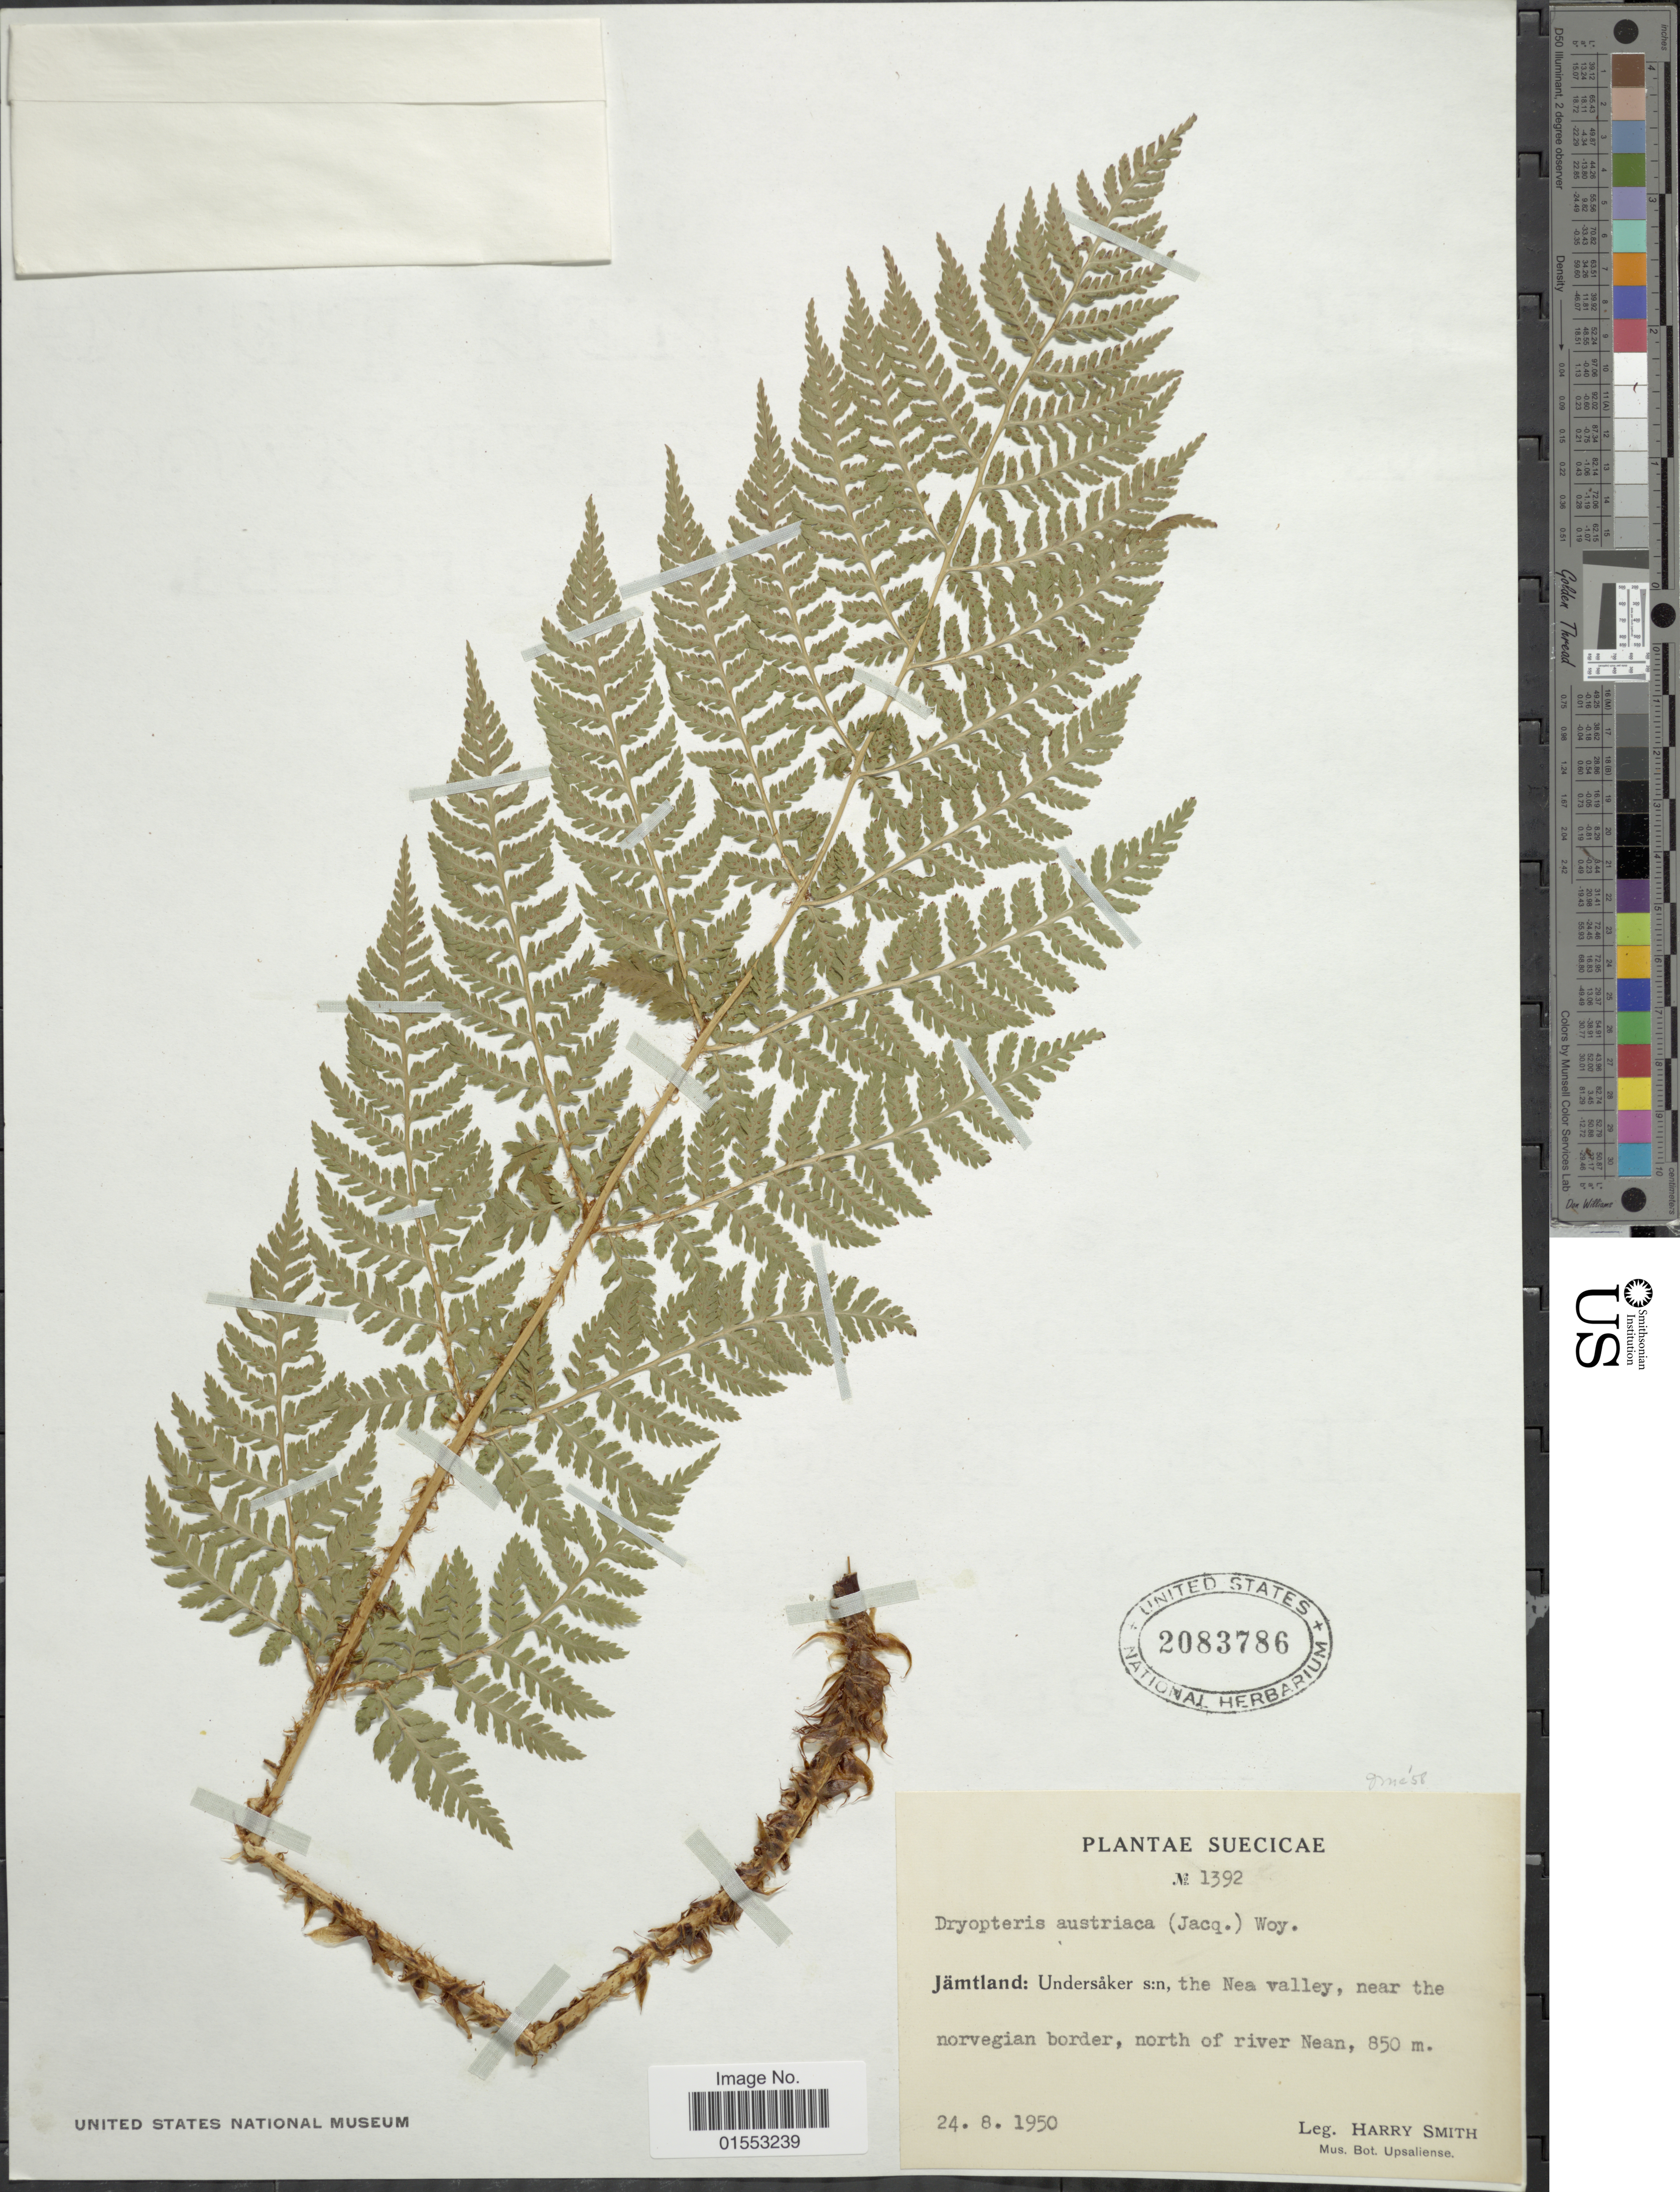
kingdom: Plantae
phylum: Tracheophyta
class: Polypodiopsida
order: Polypodiales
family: Dryopteridaceae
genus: Dryopteris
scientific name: Dryopteris dilatata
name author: (Hoffm.) A. Gray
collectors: H. Smith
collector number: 1392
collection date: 1950-08-24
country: Sweden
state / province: Jämtland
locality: Jämtland: Undersäker s:n the Nea Valley, near the norvegian border, north of river Nean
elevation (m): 850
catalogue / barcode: US 2083786